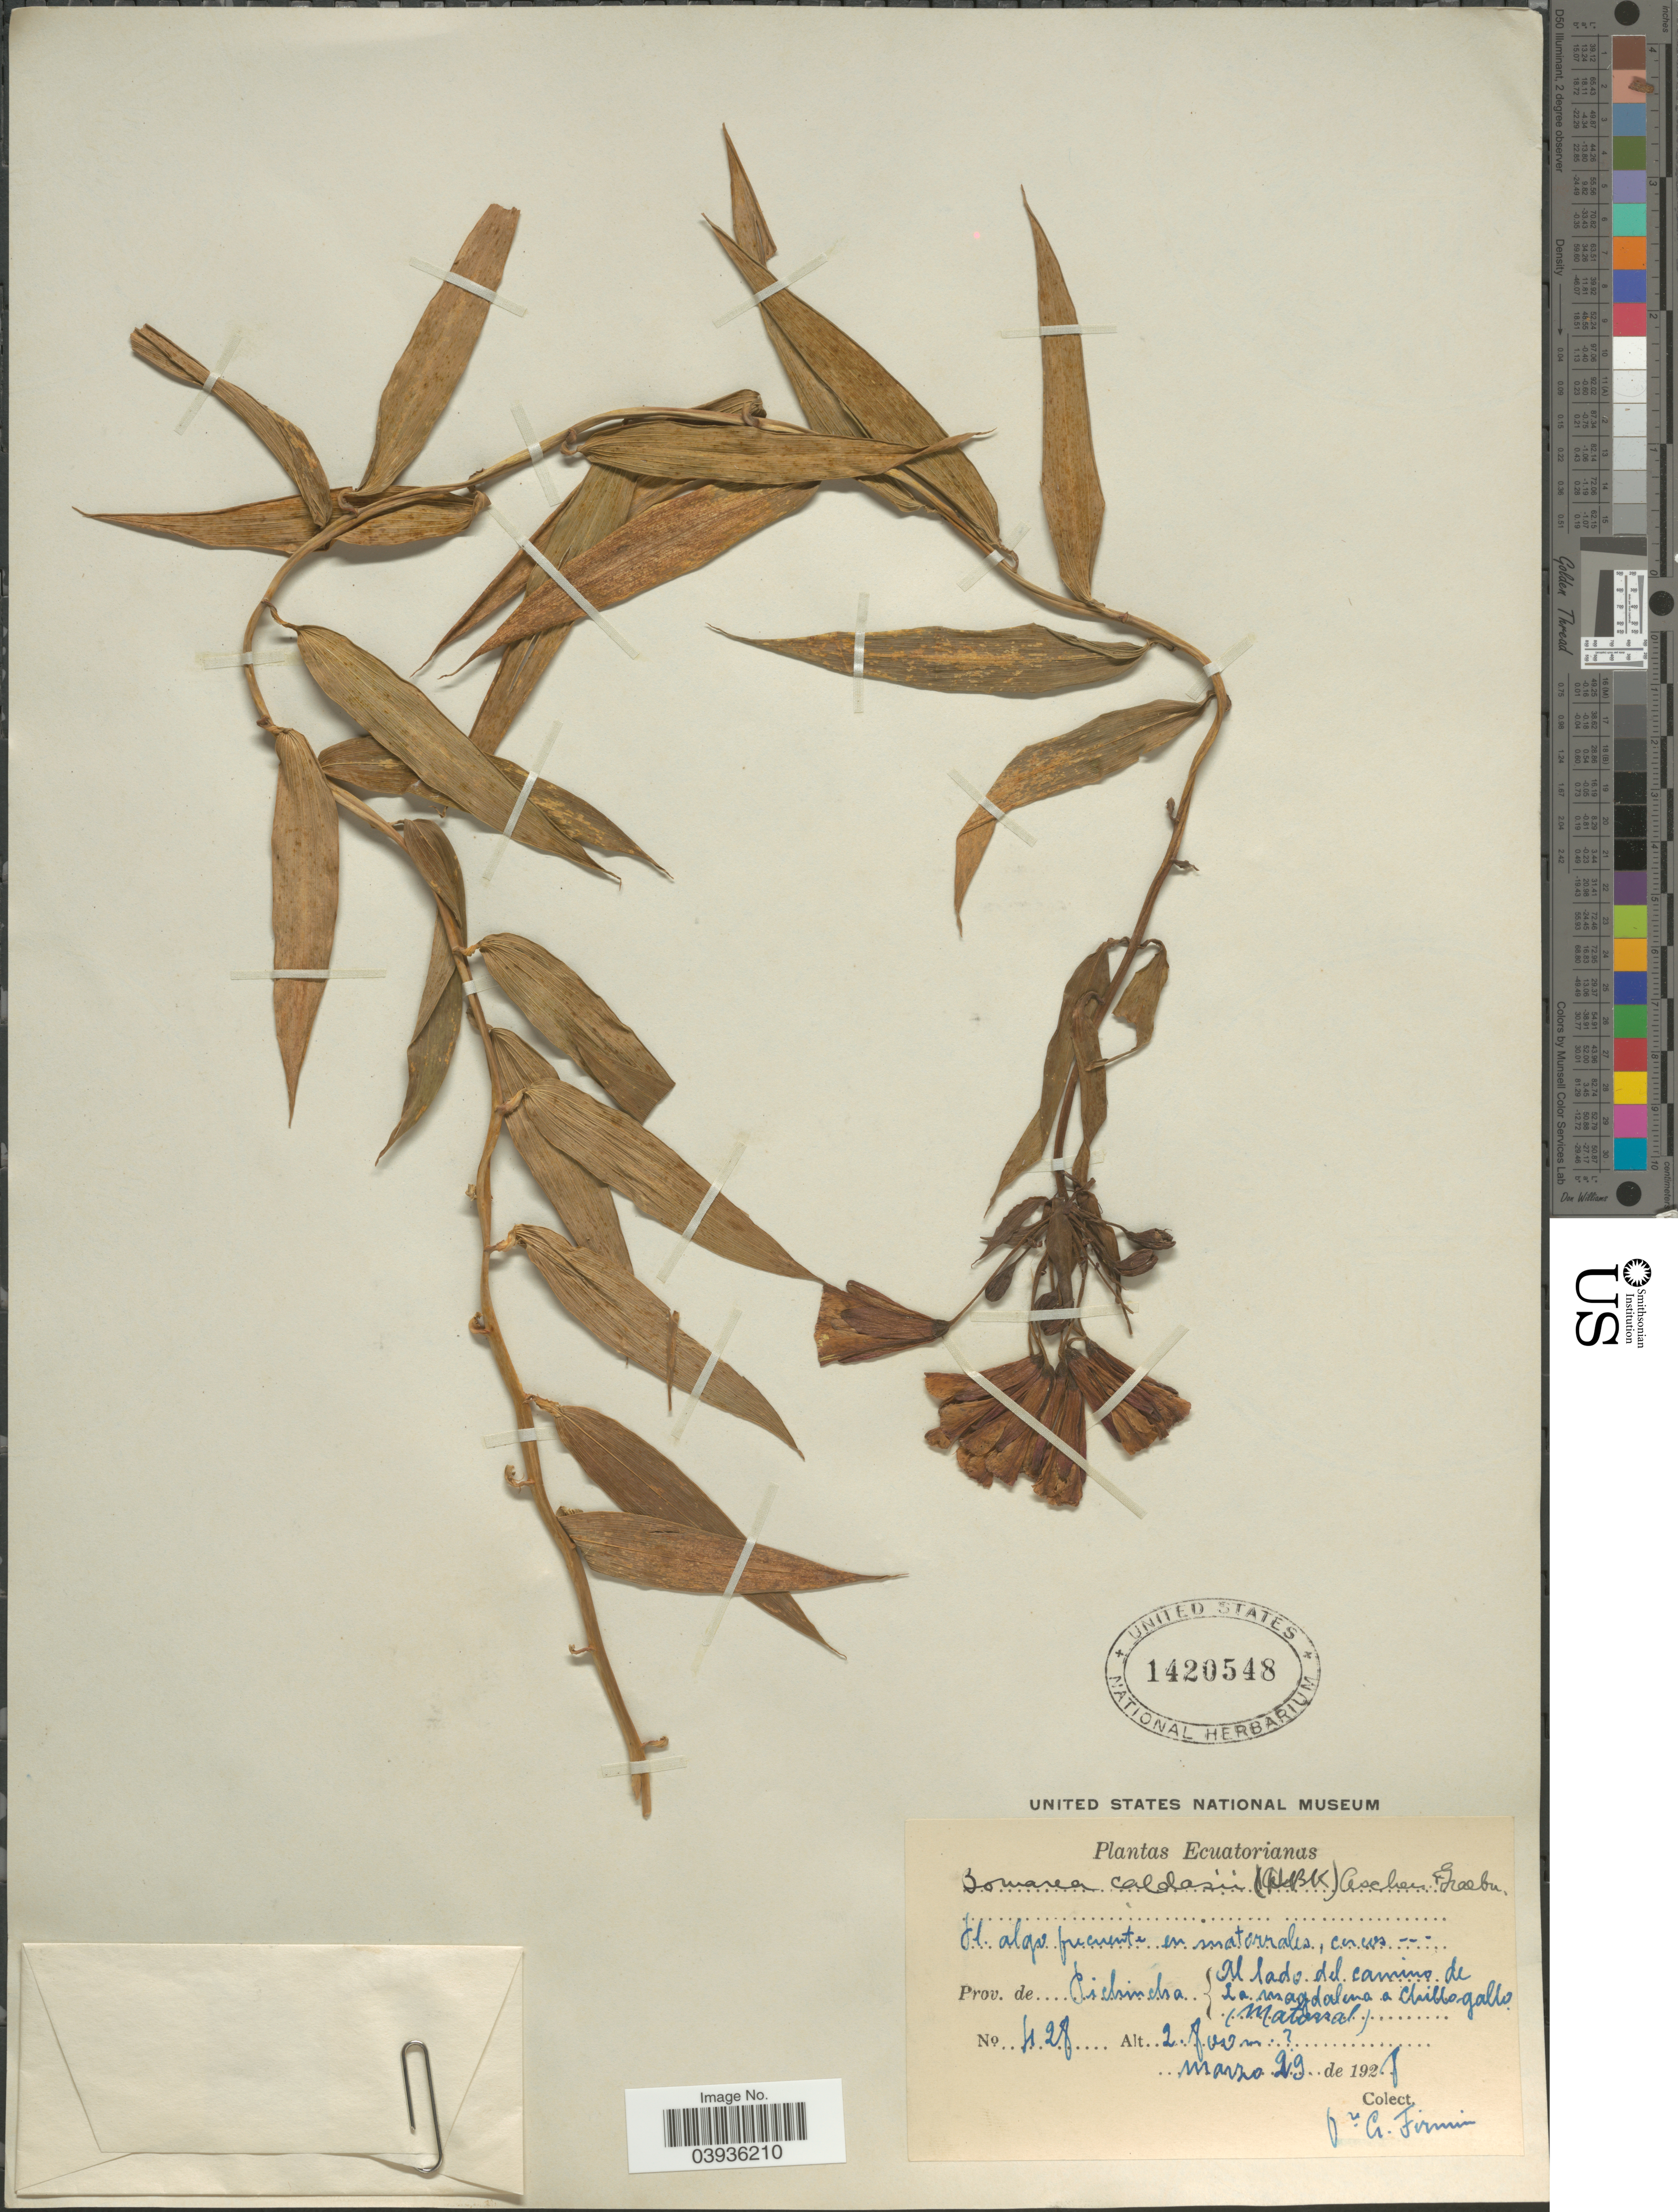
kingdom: Plantae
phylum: Tracheophyta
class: Liliopsida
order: Liliales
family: Alstroemeriaceae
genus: Bomarea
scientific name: Bomarea caldasii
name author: (Kunth) Asch. & Graebener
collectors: F. Firmin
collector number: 428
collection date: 1928-03-29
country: Ecuador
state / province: Pichincha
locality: Al lado del camino de La Magdalena a Chillogallo (Matorral).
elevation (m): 2800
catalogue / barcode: US 1420548